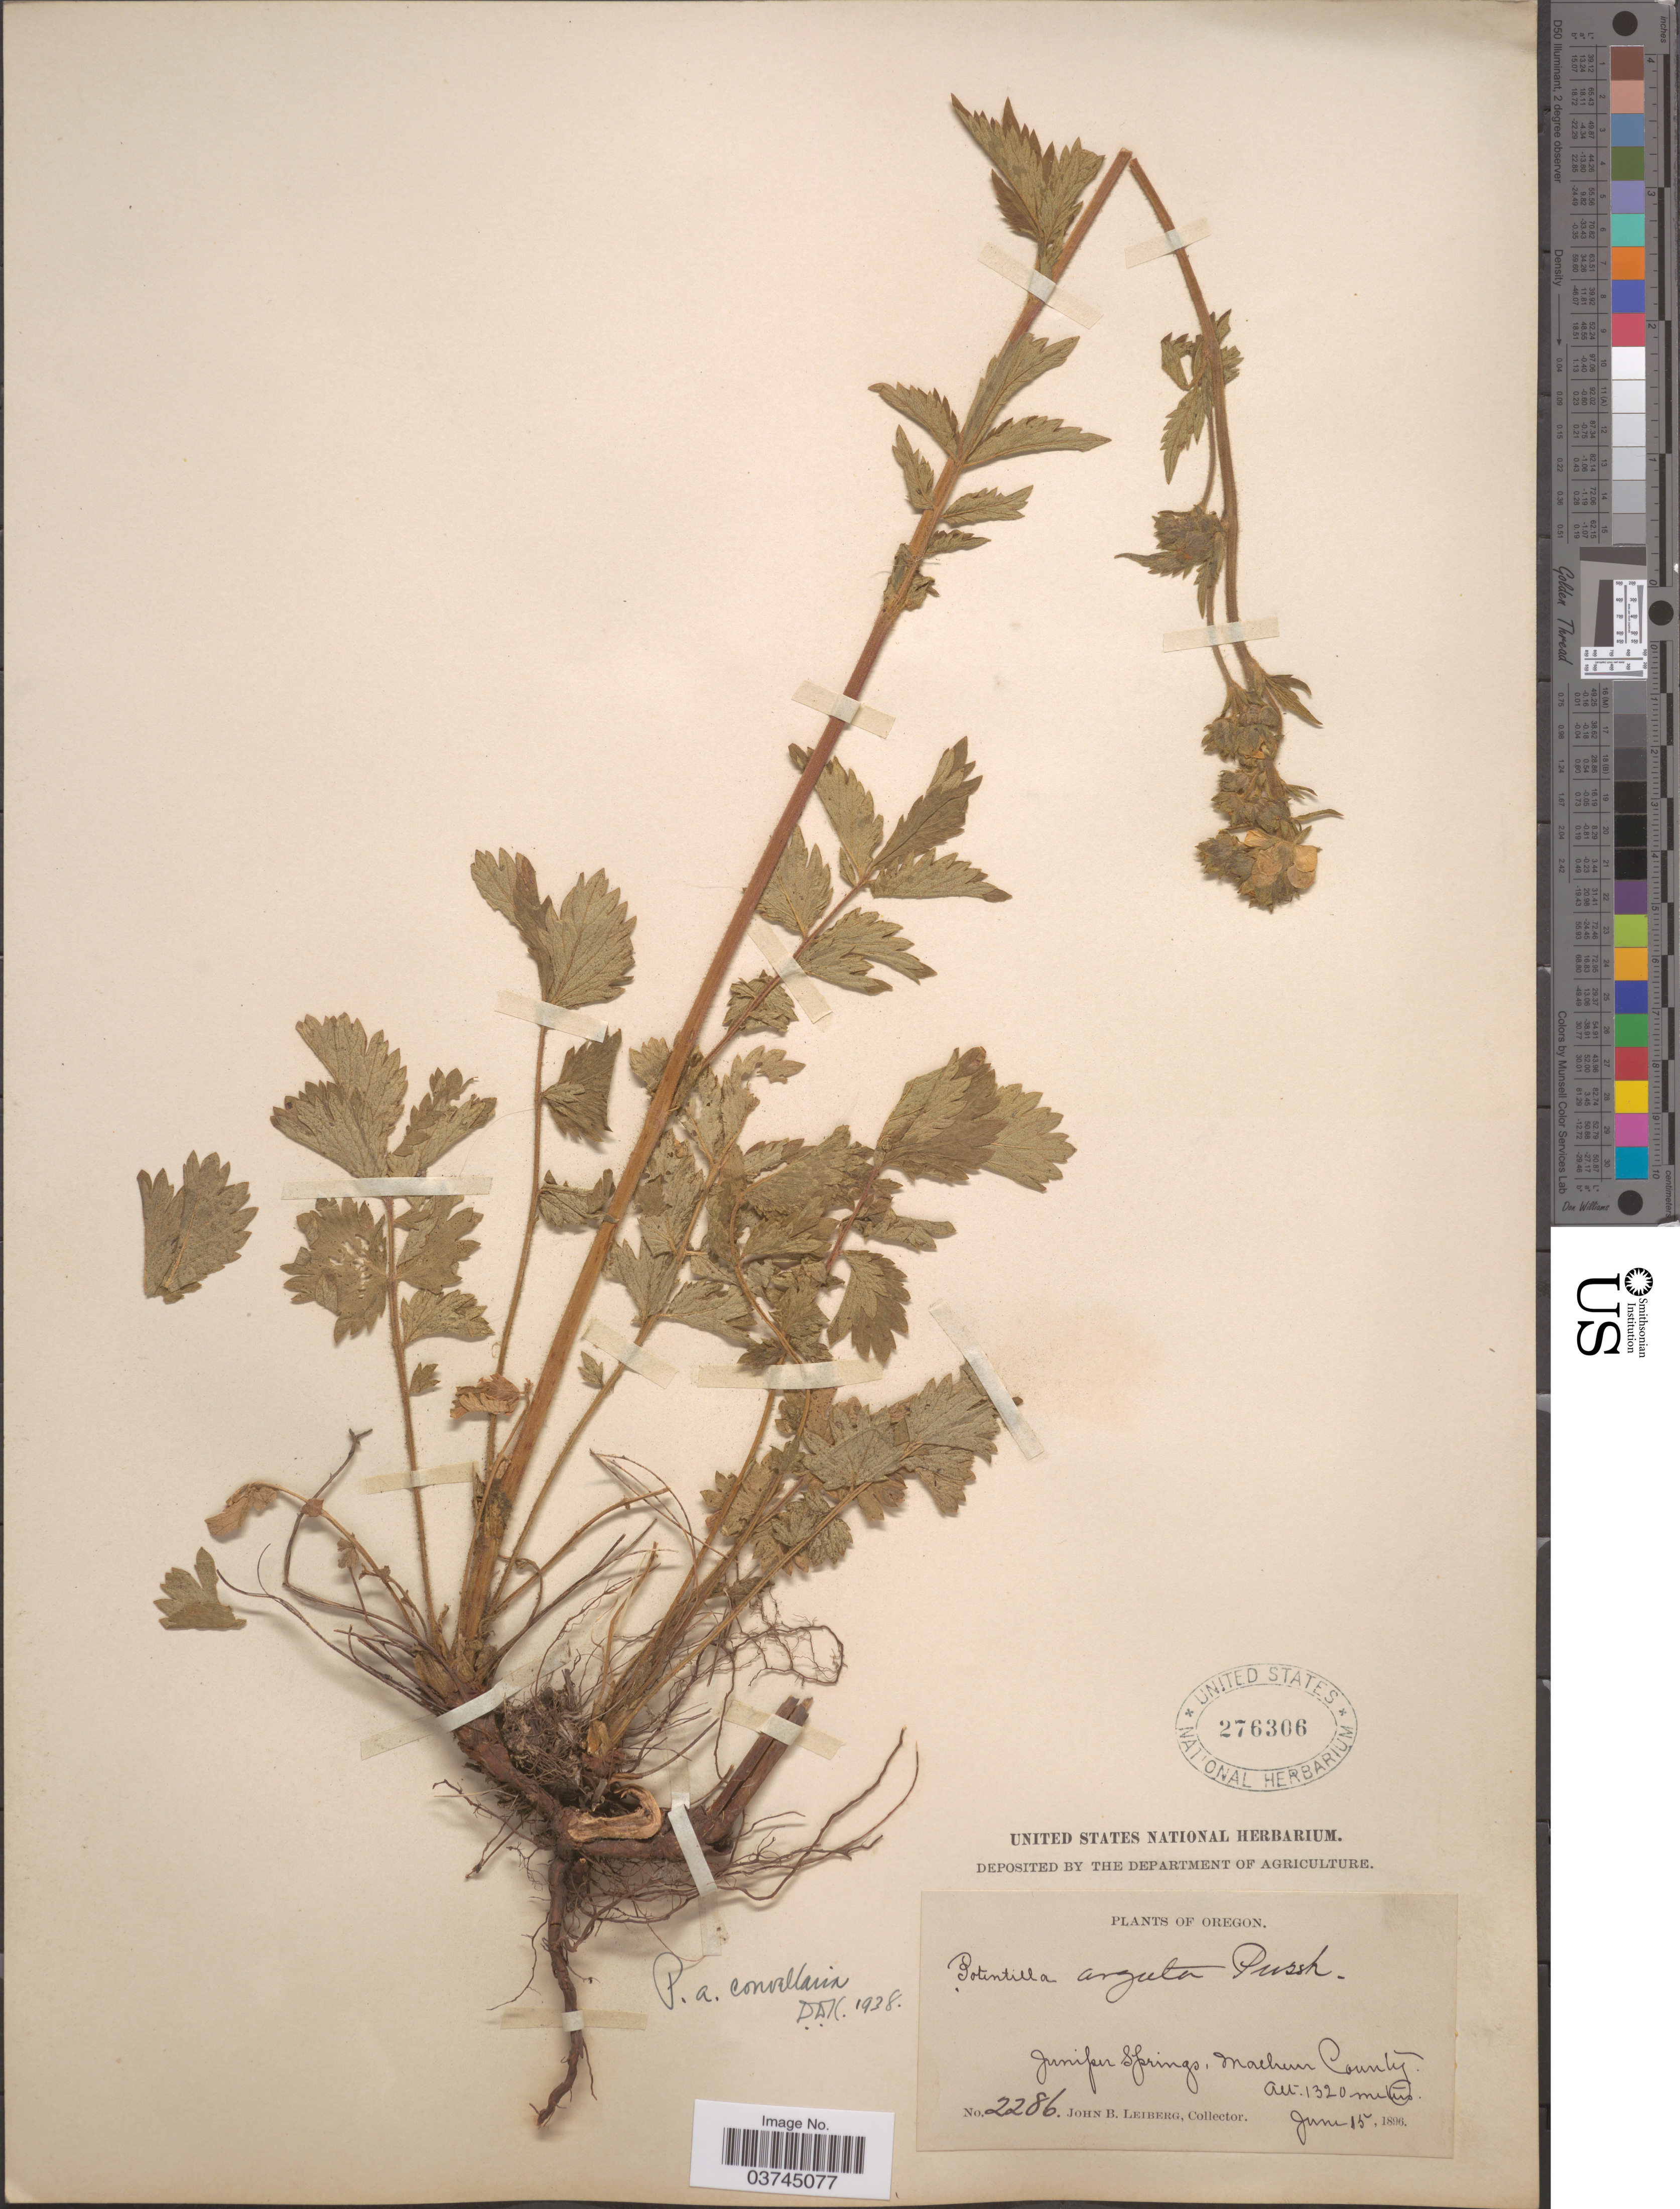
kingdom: Plantae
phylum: Tracheophyta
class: Magnoliopsida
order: Rosales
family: Rosaceae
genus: Drymocallis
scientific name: Drymocallis convallaria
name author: (Rydb.) Rydb.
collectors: J. B. Leiberg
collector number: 2286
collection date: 1896-06-15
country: United States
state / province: Oregon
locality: Juniper Springs, Malhur County.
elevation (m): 1320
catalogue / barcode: US 276306